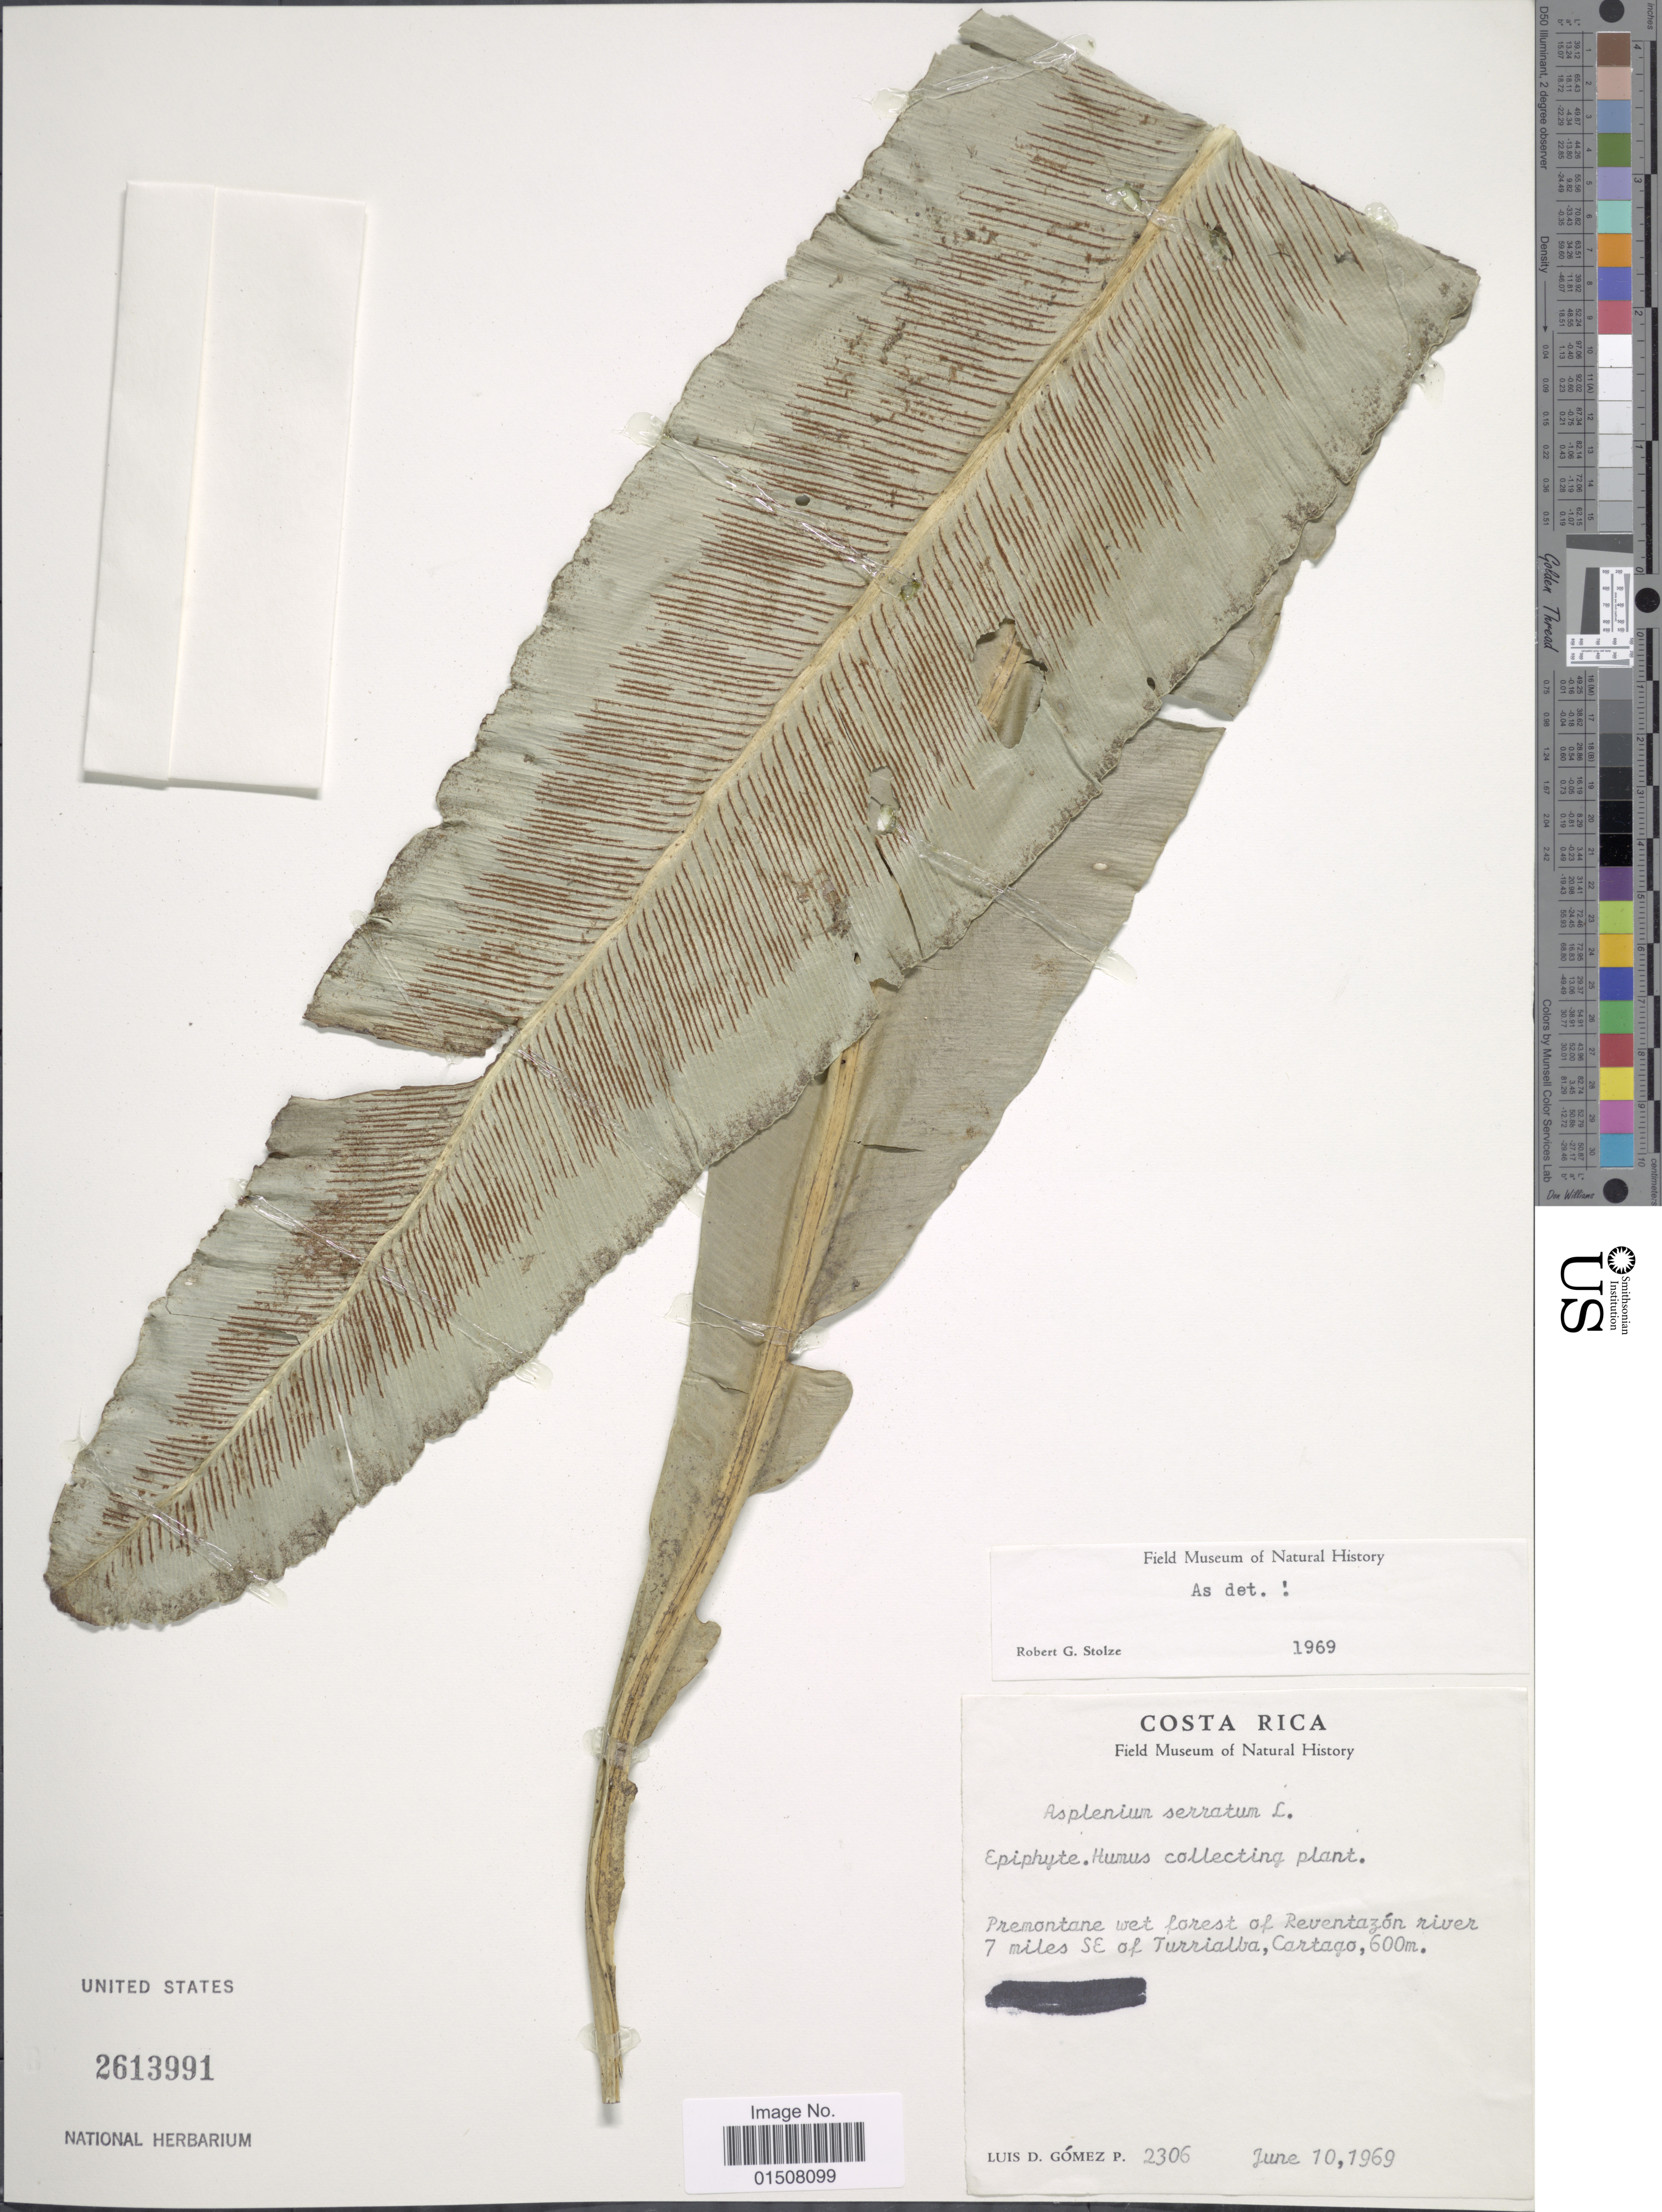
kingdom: Plantae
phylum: Tracheophyta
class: Polypodiopsida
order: Polypodiales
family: Aspleniaceae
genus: Asplenium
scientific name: Asplenium serratum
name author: L.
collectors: L. D. Gómez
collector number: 2306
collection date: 1969-06-10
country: Costa Rica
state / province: Cartago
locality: Wet forest of Reventazón River, 7 miles S.E. of Turrialba, Cartago.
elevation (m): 600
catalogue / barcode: US 2613991